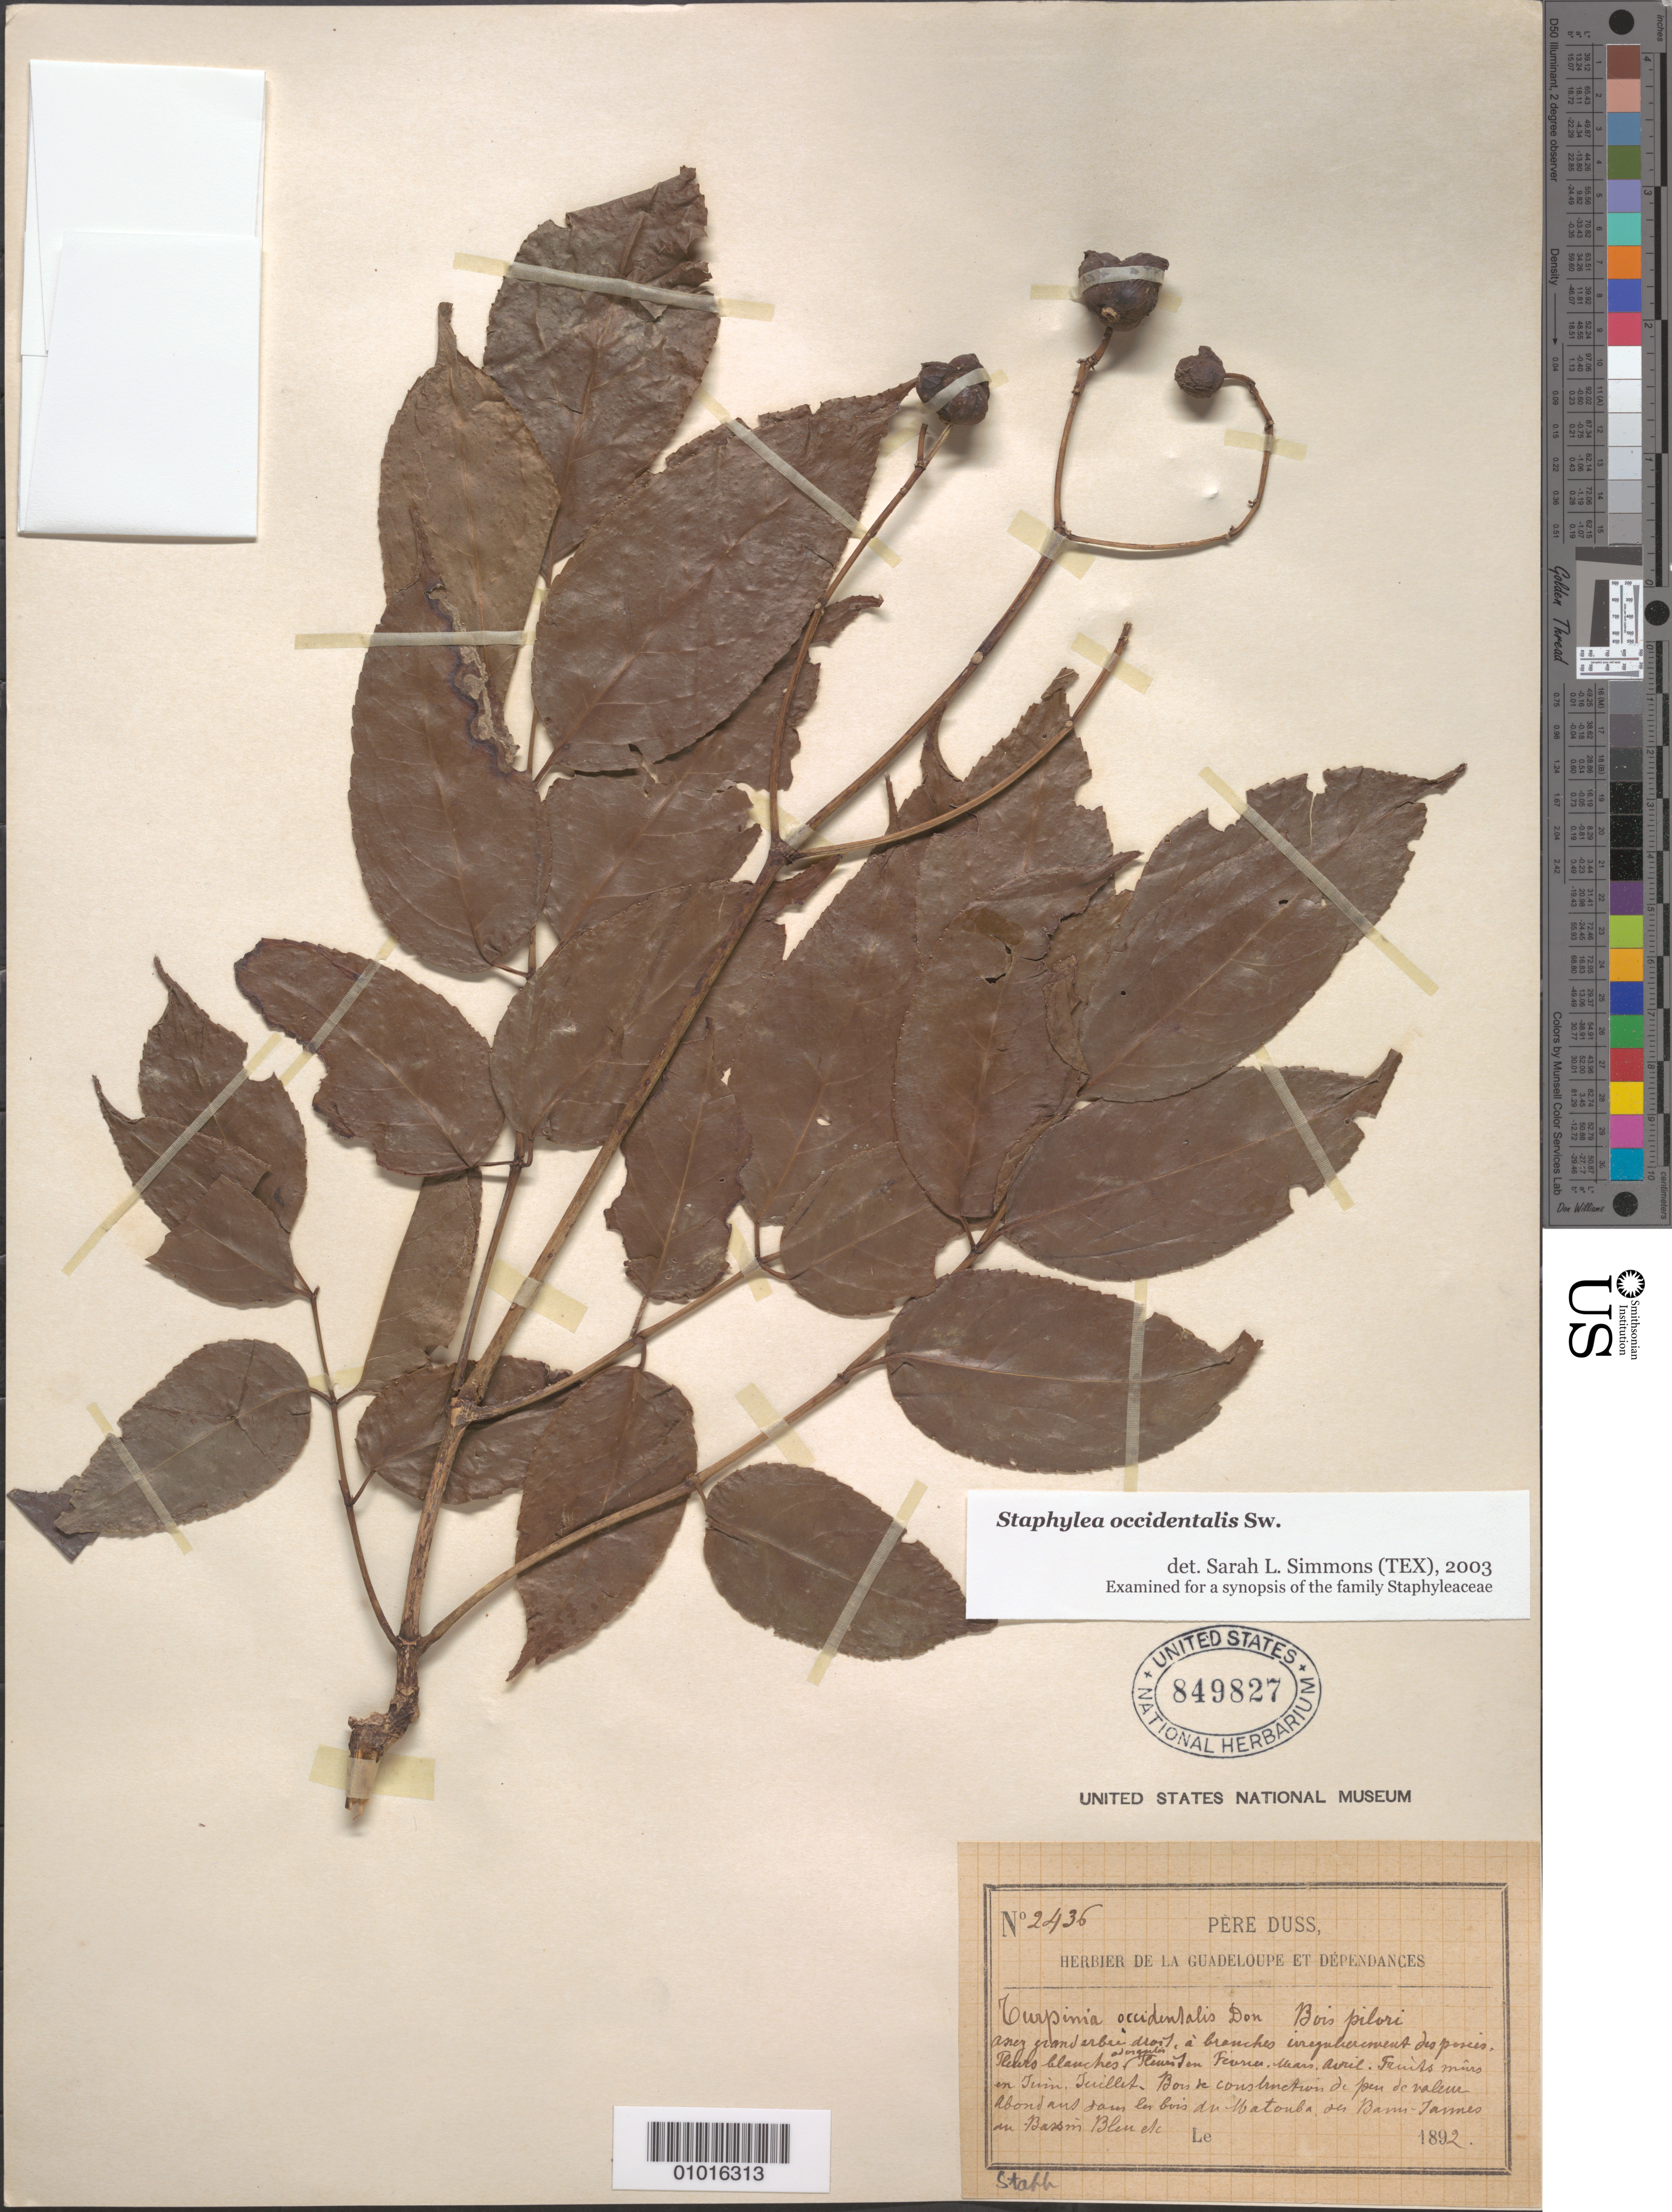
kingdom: Plantae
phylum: Tracheophyta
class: Magnoliopsida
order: Crossosomatales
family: Staphyleaceae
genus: Staphylea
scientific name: Staphylea occidentalis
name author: Sw.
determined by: Simmons, S. L.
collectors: Père Duss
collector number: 2436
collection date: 1892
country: Guadeloupe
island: Leeward Is.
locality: Matouba, ou Bassin Taimes ou Bassin Bleu, etc.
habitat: Abondant dans les bois.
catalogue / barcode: US 849827